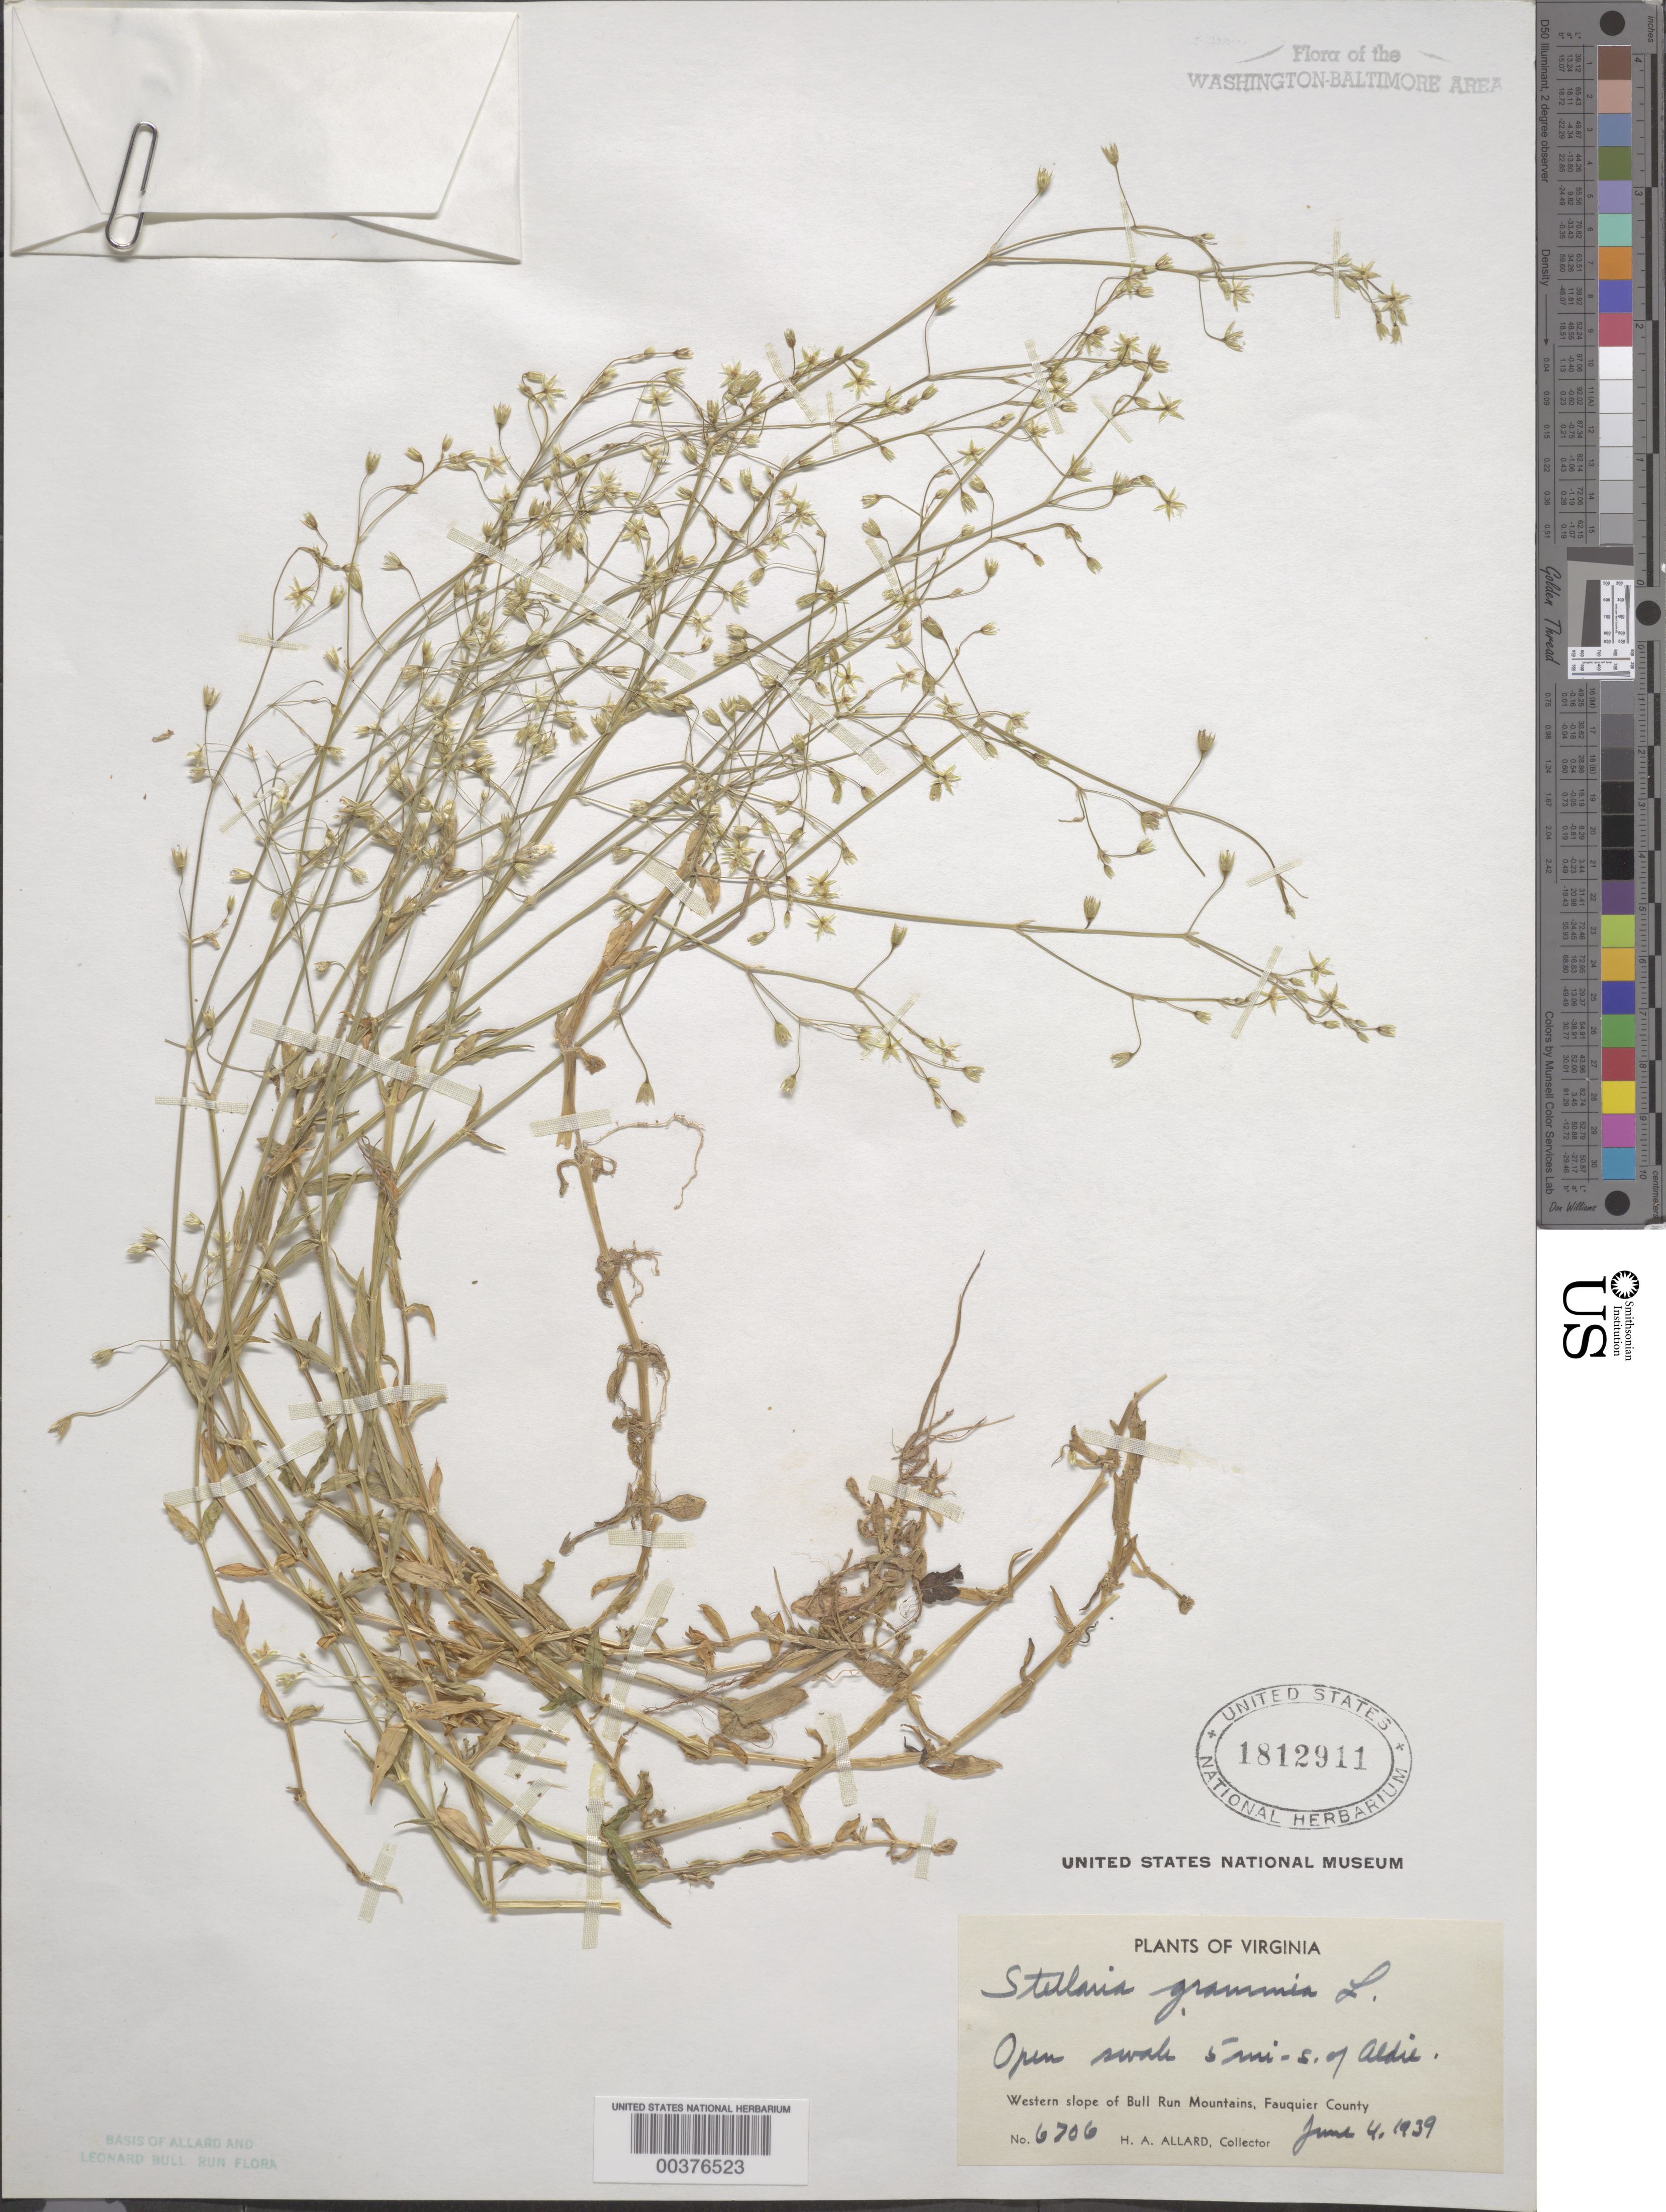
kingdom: Plantae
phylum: Tracheophyta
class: Magnoliopsida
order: Caryophyllales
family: Caryophyllaceae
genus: Stellaria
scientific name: Stellaria graminea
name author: L.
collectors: H. A. Allard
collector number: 6706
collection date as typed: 04 Jun 1939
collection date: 1939-06-04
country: United States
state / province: Virginia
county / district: Fauquier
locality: South of Aldie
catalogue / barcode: US 1812911